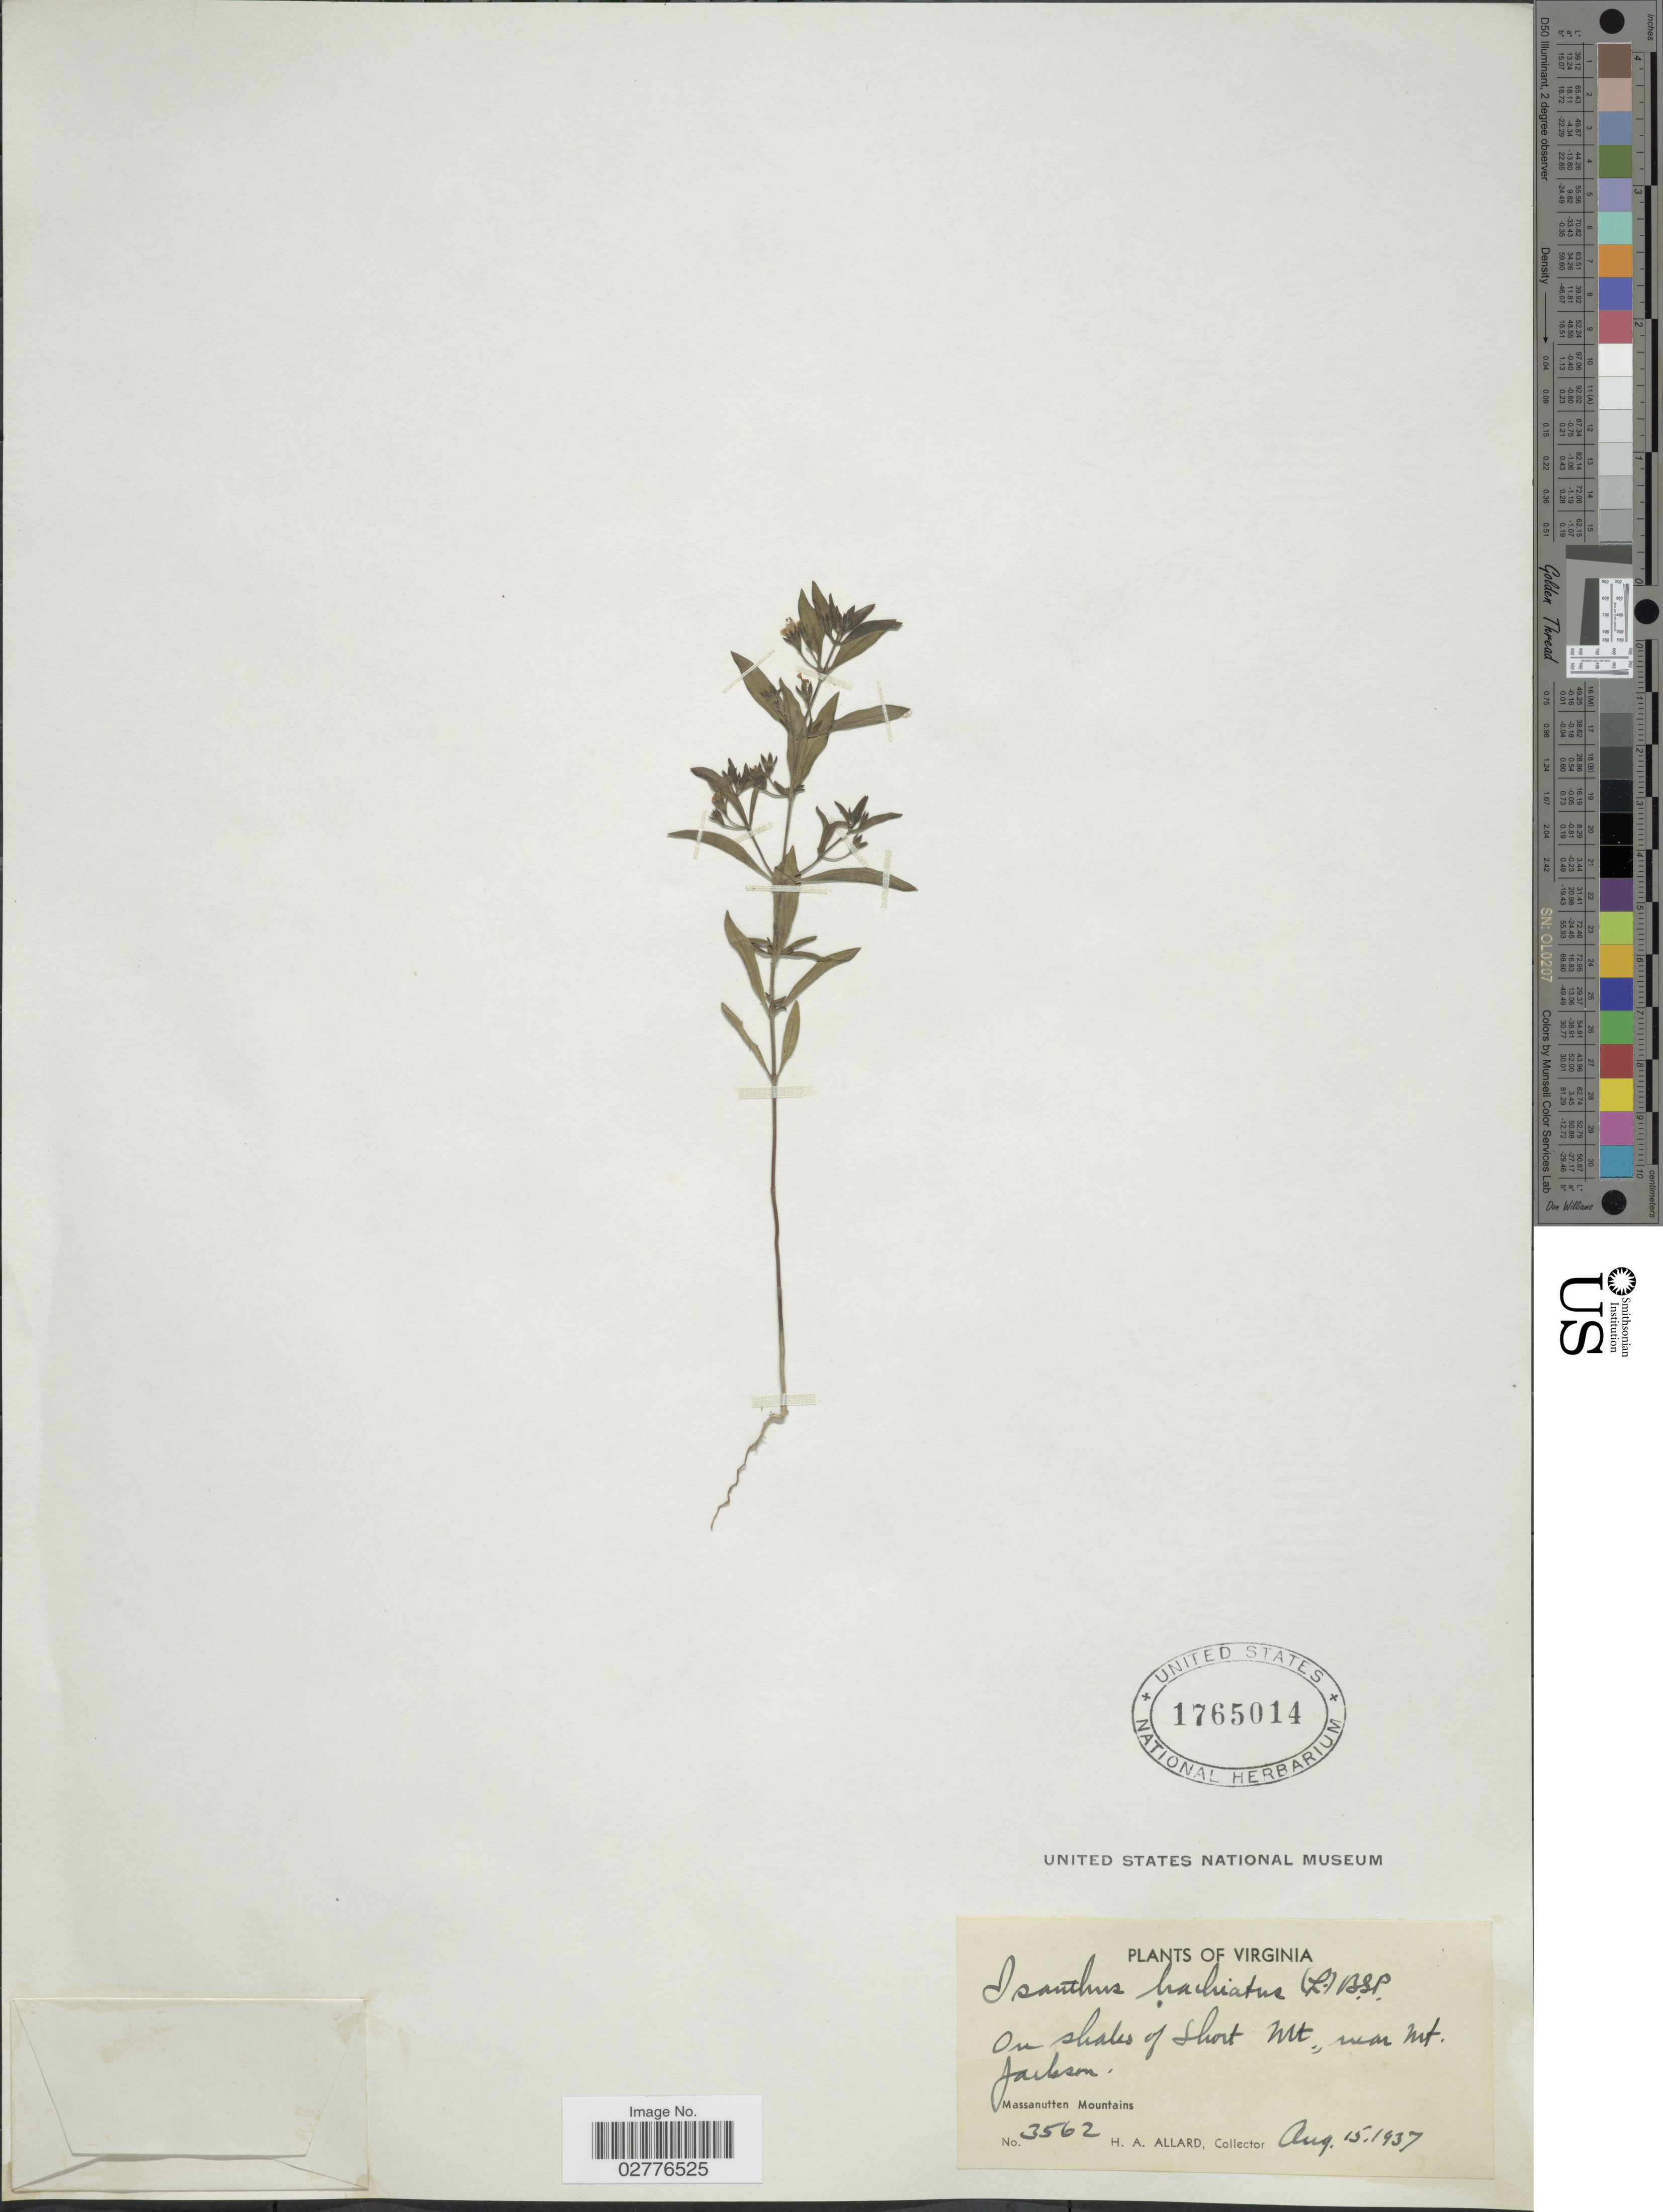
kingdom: Plantae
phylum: Tracheophyta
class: Magnoliopsida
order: Lamiales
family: Lamiaceae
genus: Trichostema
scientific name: Trichostema brachiatum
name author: L.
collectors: H. A. Allard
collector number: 3562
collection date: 1937-08-15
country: United States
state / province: Virginia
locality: On shales of Short Mt. Near Mt. Jackson, Massanutten Mountains.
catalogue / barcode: US 1765014